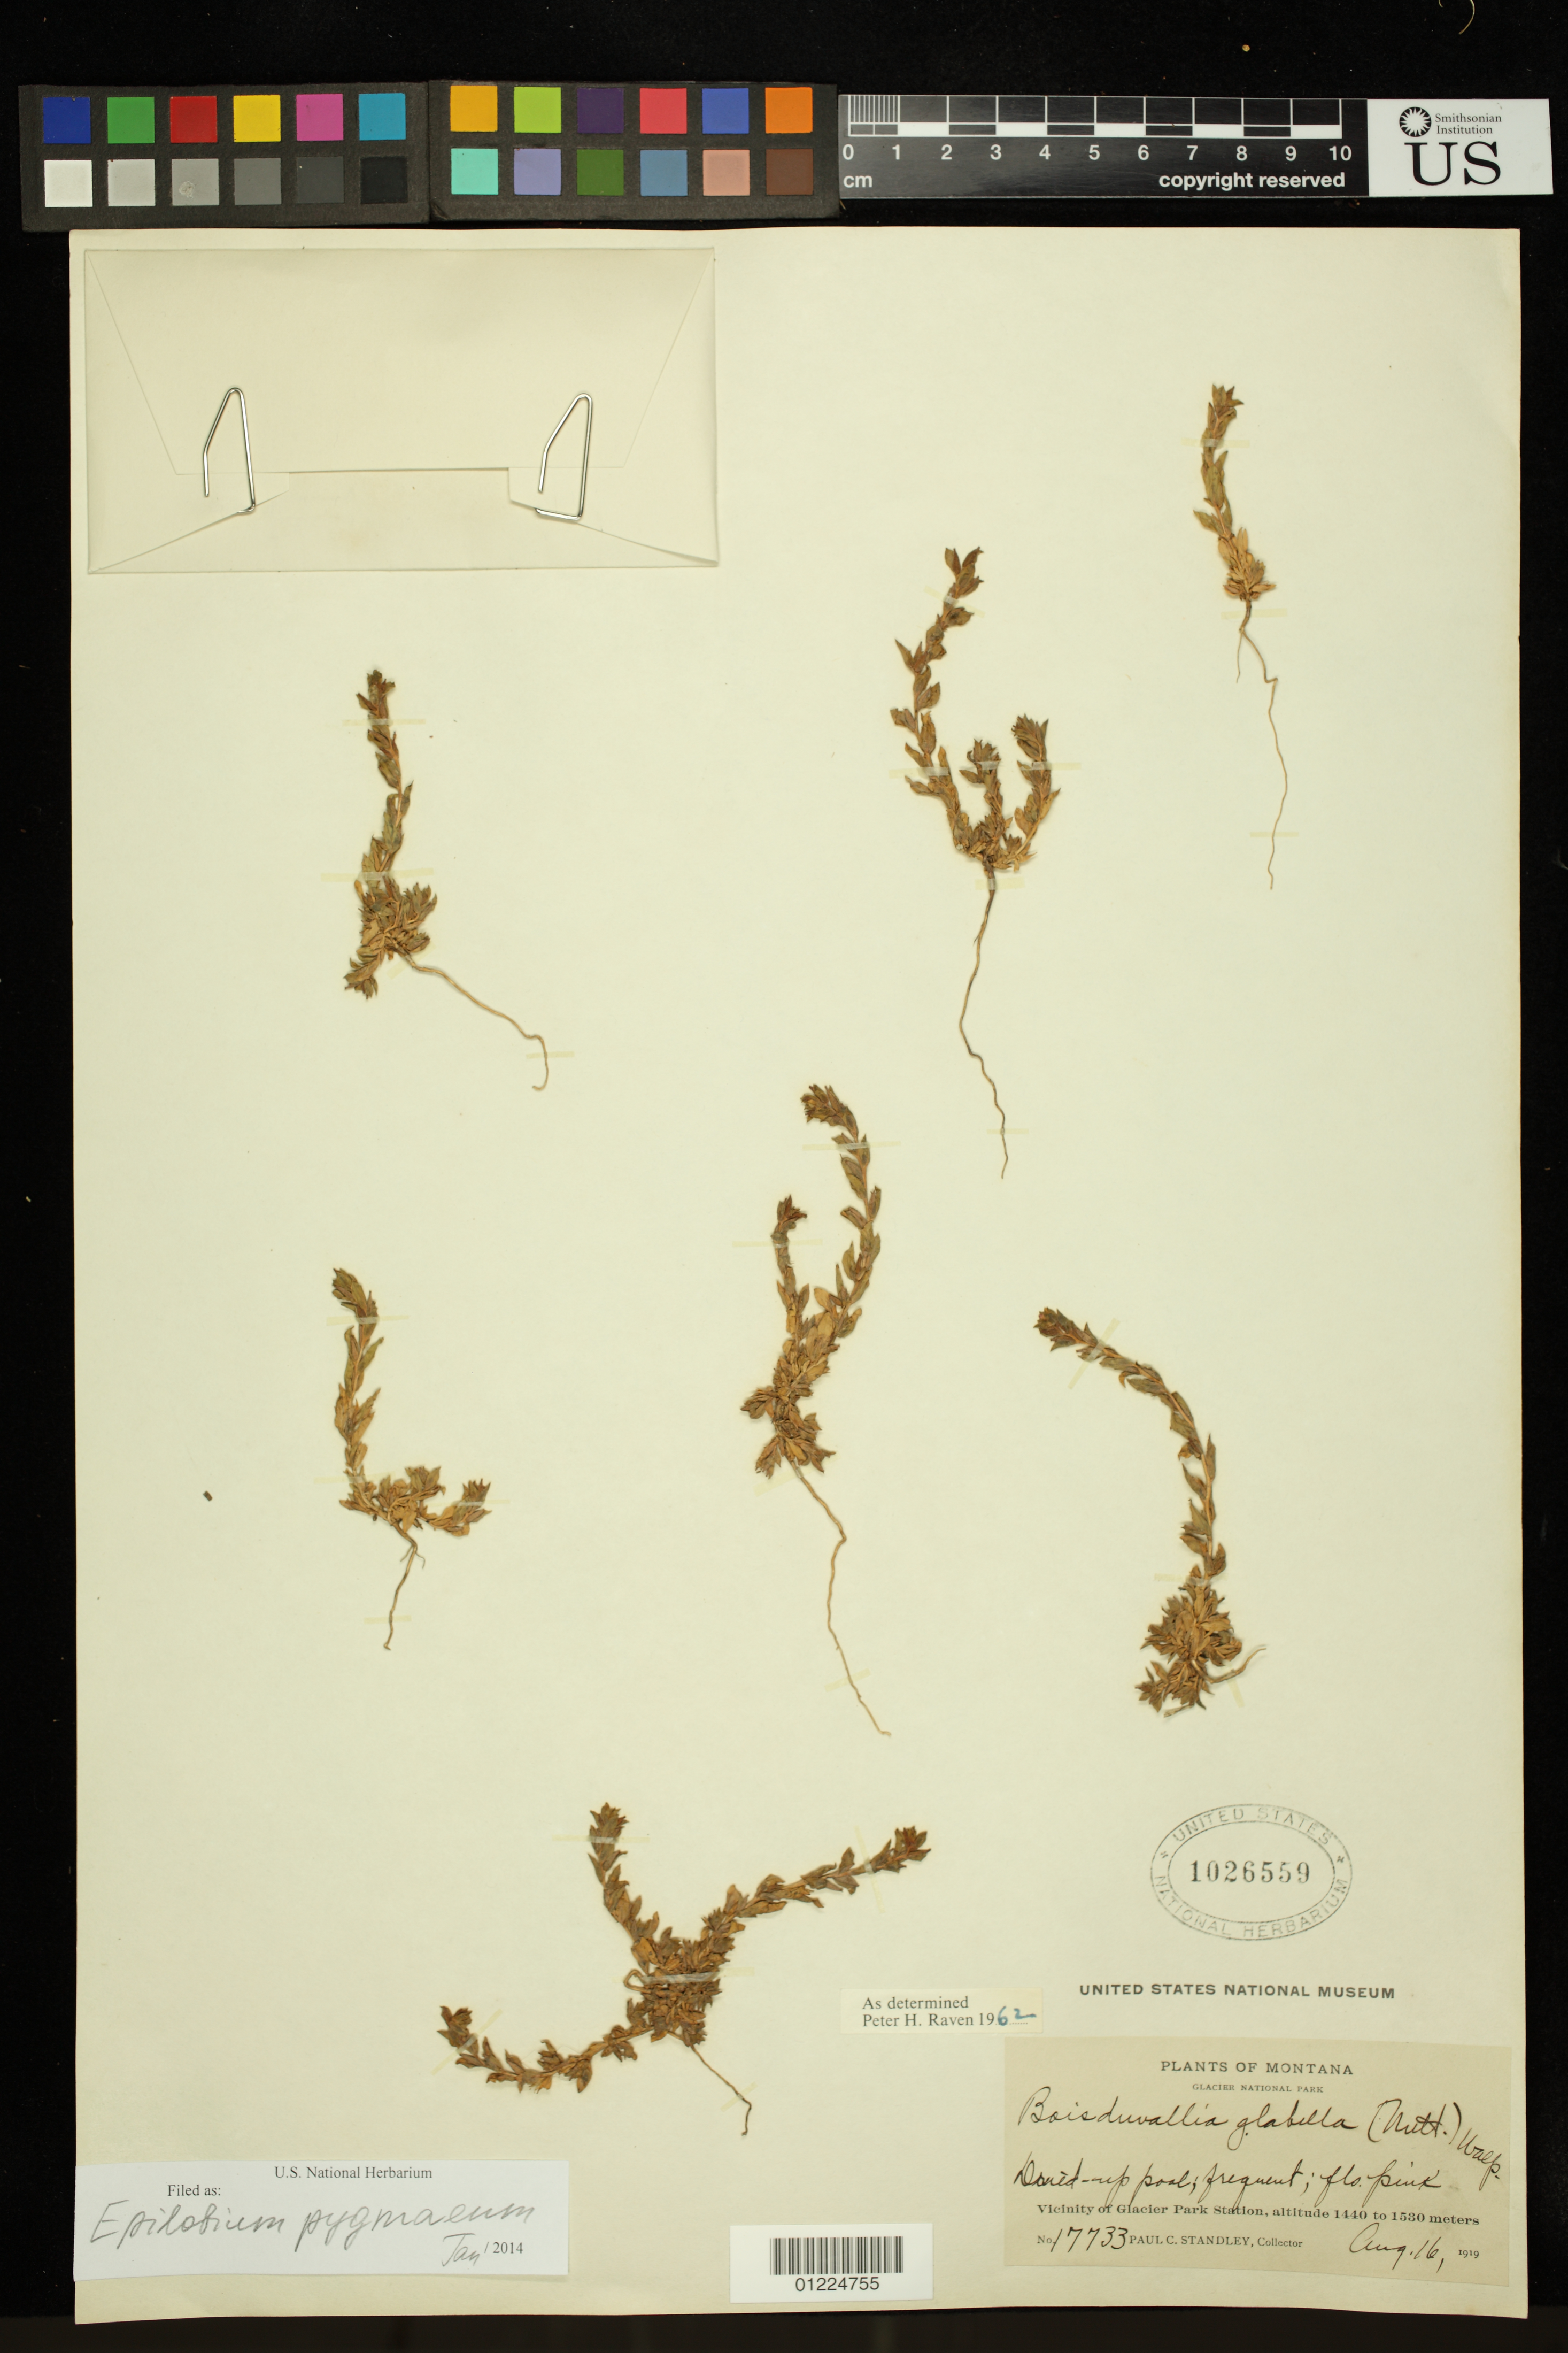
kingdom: Plantae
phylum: Tracheophyta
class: Magnoliopsida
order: Myrtales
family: Onagraceae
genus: Epilobium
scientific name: Epilobium campestre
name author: (Jeps.) Hoch & W.L. Wagner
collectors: P. C. Standley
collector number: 17733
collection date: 1919-08-16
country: United States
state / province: Montana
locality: Vicinity of Glacier Park Station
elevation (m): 1440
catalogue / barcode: US 1026559